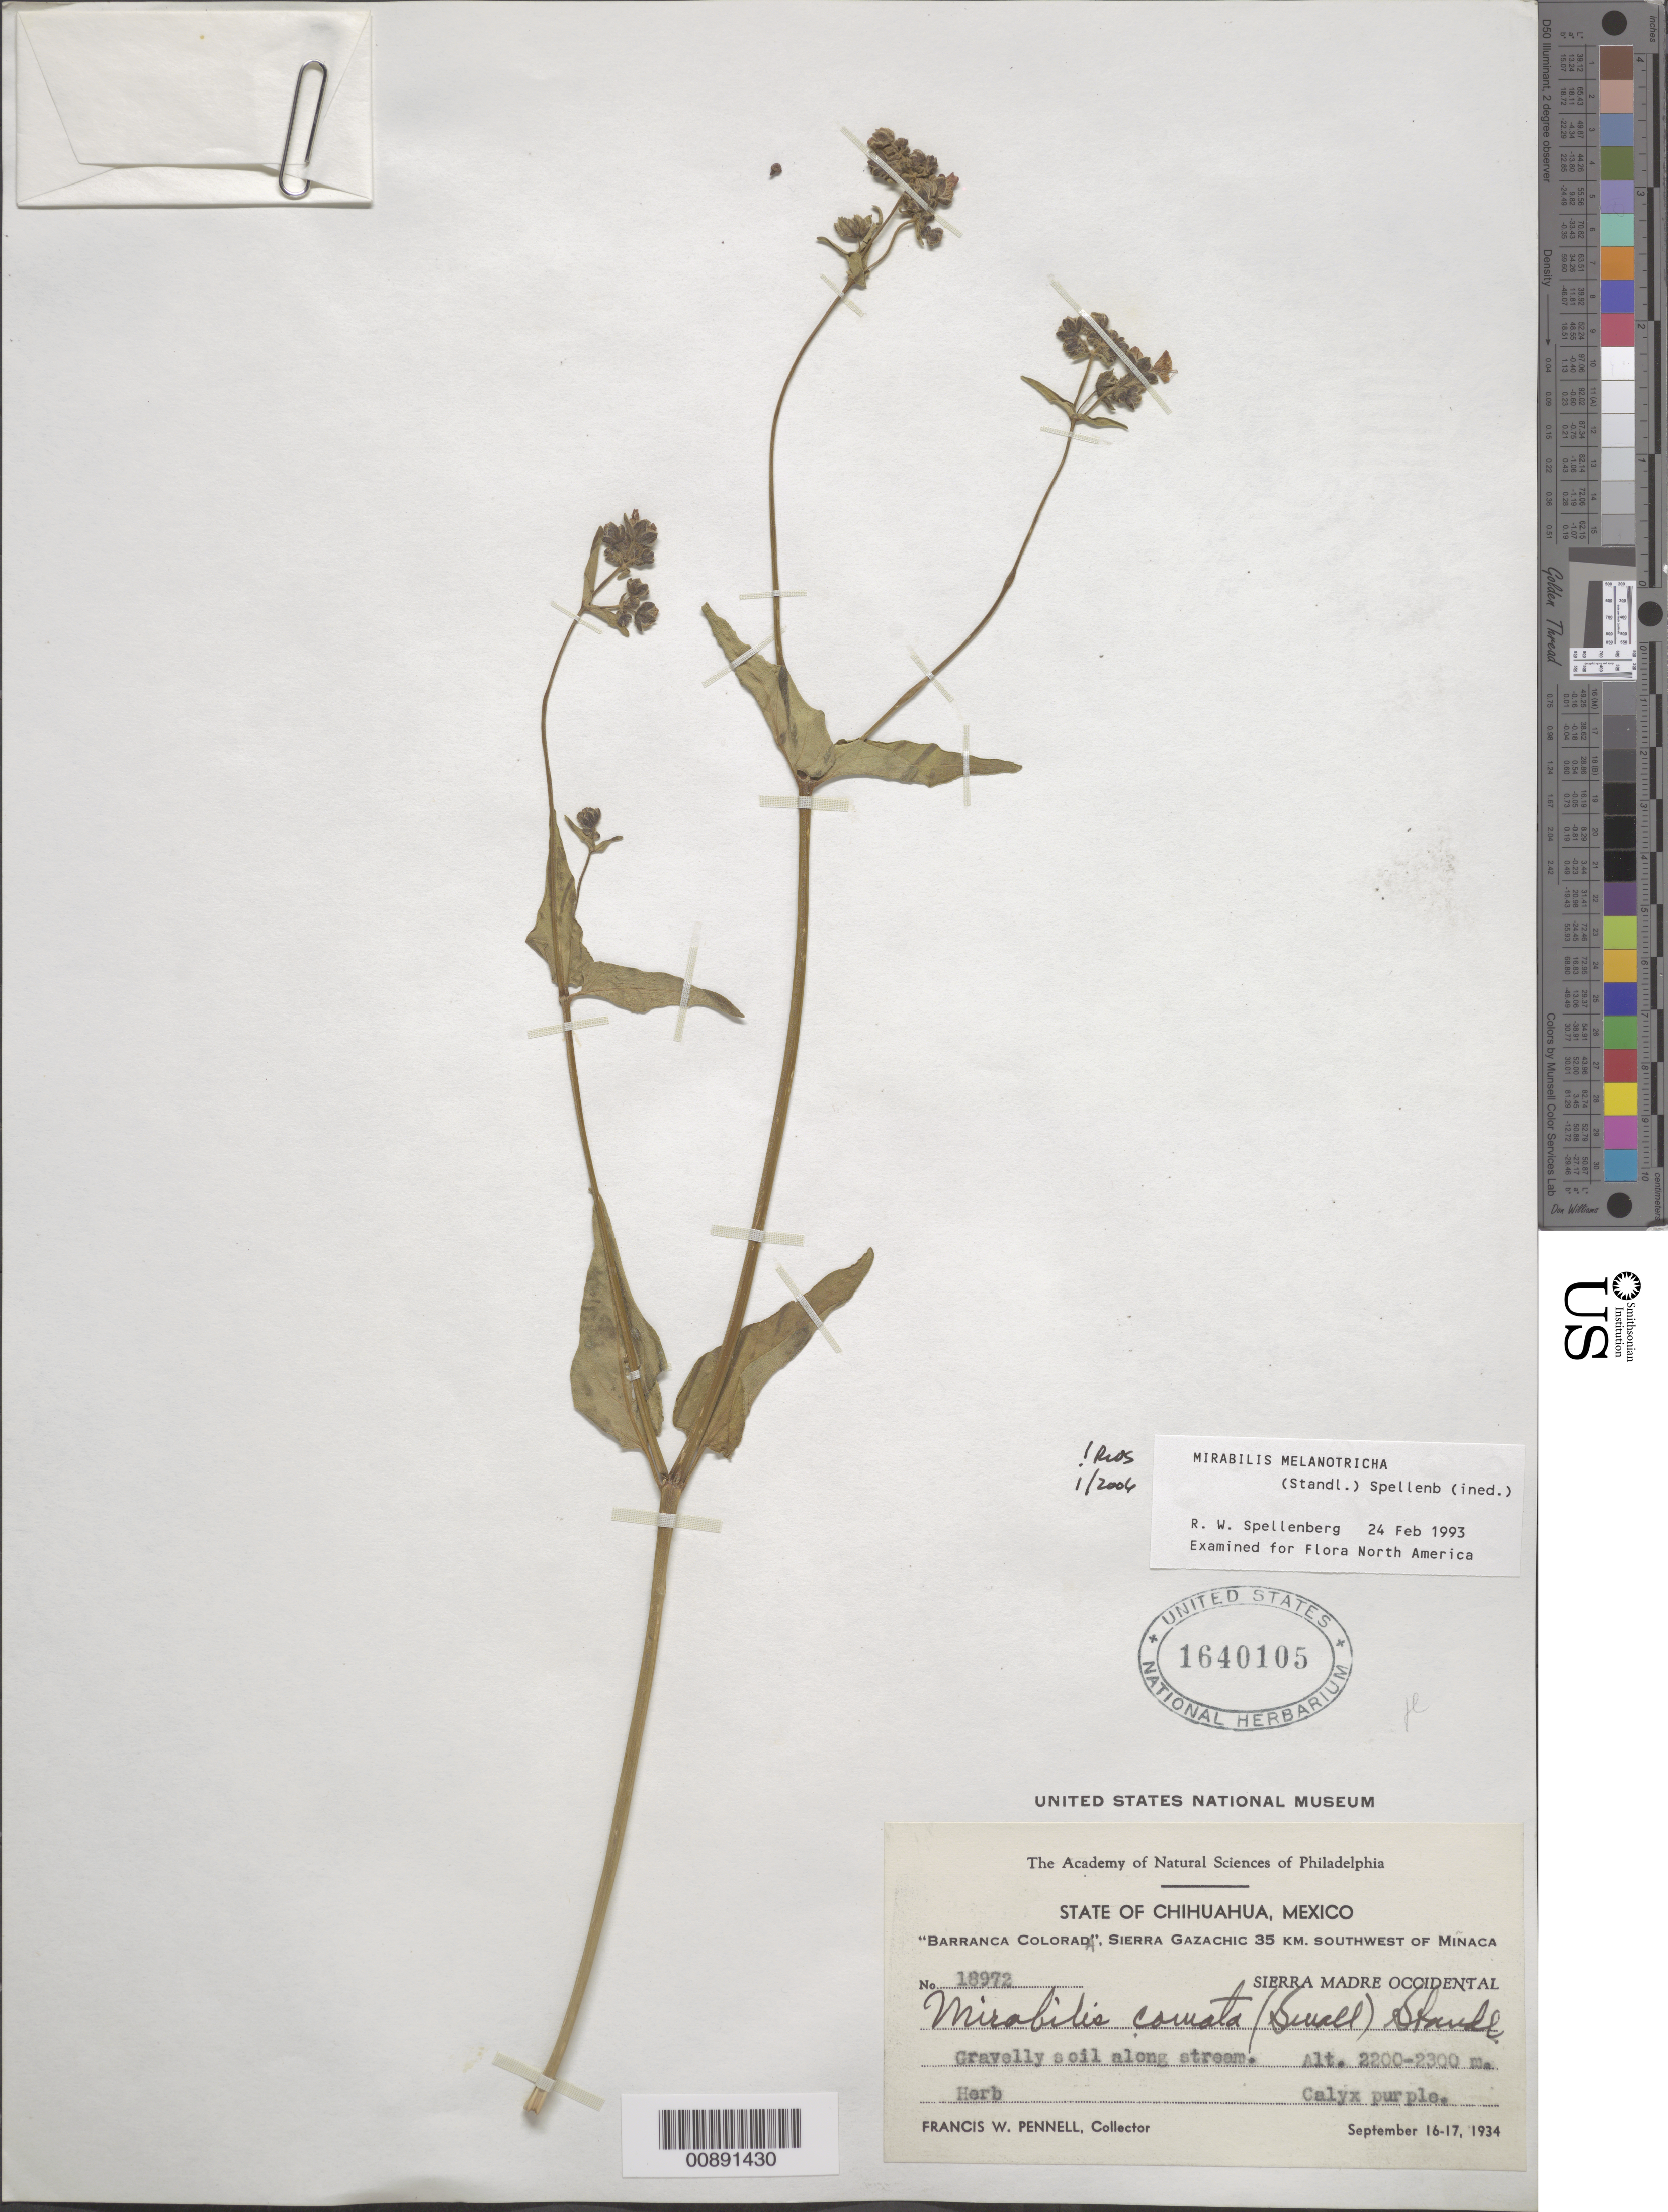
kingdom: Plantae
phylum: Tracheophyta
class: Magnoliopsida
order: Caryophyllales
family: Nyctaginaceae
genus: Mirabilis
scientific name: Mirabilis melanotricha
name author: (Standl.) Spellenb.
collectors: F. W. Pennell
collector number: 18972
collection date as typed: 16 Sep 1934 to 17 Sep 1934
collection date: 1934-09-16/1934-09-17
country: Mexico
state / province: Chihuahua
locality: Barranca Colorad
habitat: Gravelly soil along stream.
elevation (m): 2300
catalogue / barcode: US 1640105